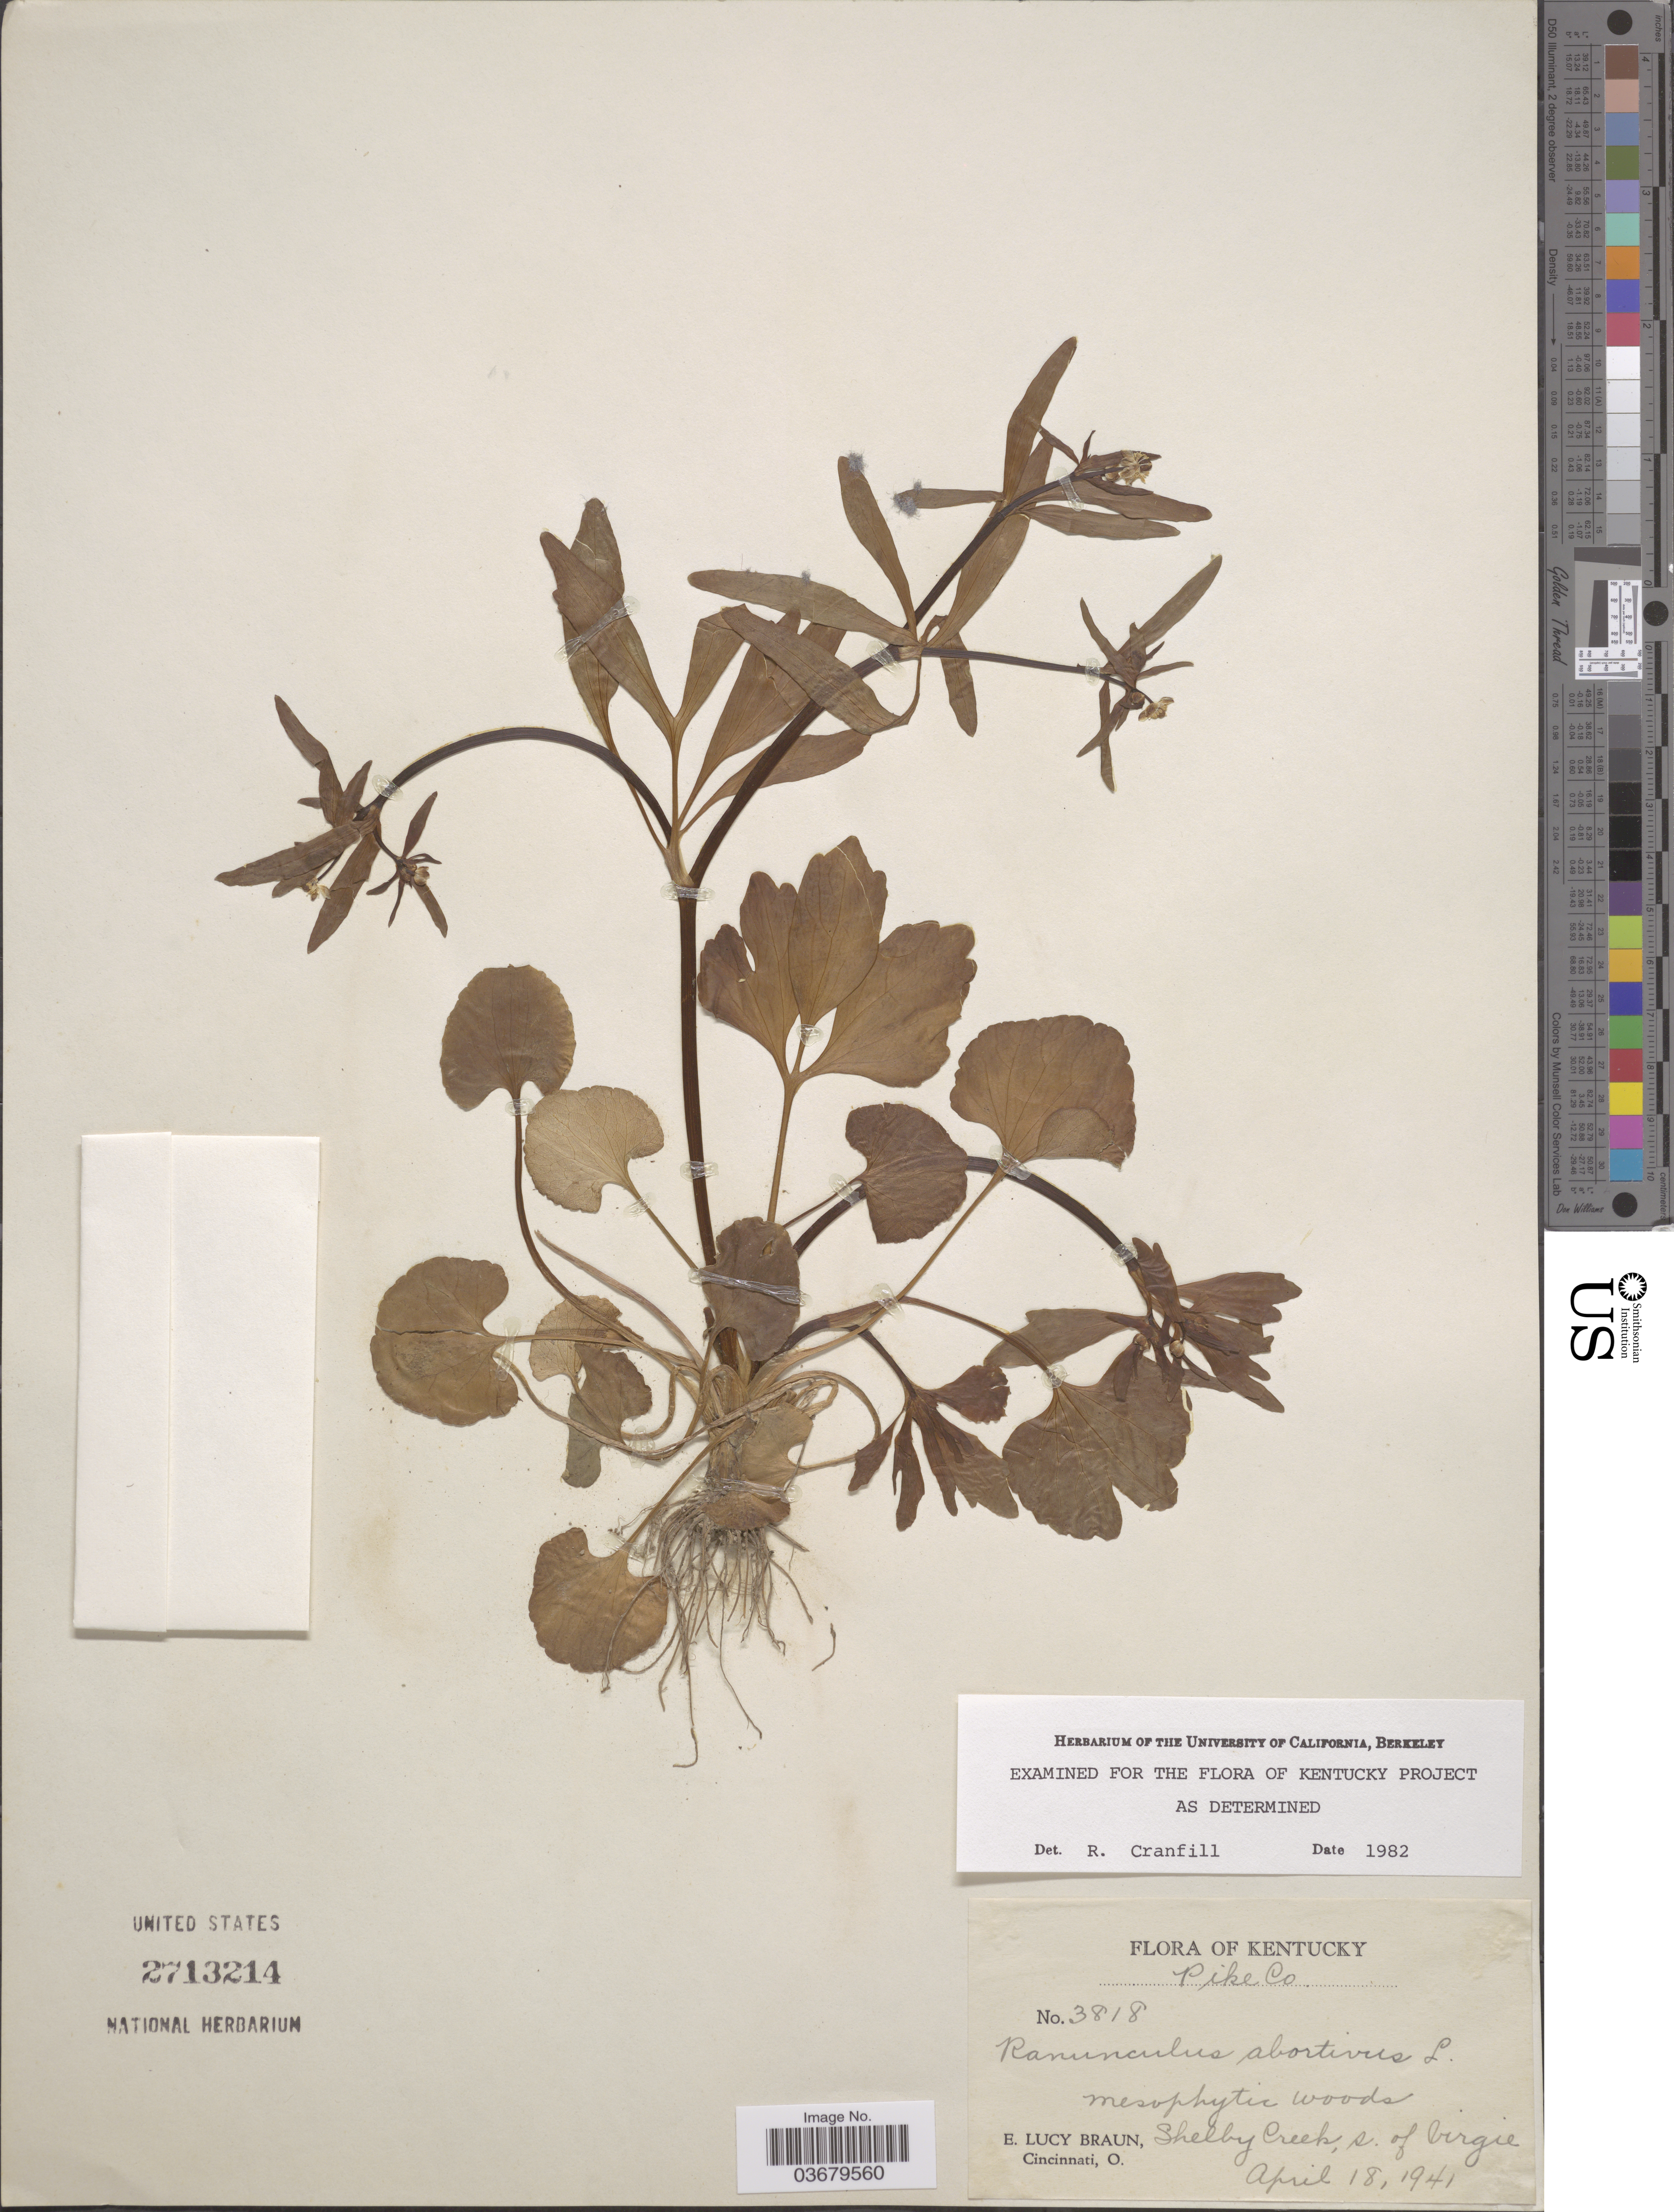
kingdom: Plantae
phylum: Tracheophyta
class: Magnoliopsida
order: Ranunculales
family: Ranunculaceae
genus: Ranunculus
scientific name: Ranunculus abortivus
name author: L.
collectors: E. L. Braun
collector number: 3818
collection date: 1941-04-18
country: United States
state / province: Kentucky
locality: Pike Co. Shelby Creek, s. of Virgie.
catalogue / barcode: US 2713214